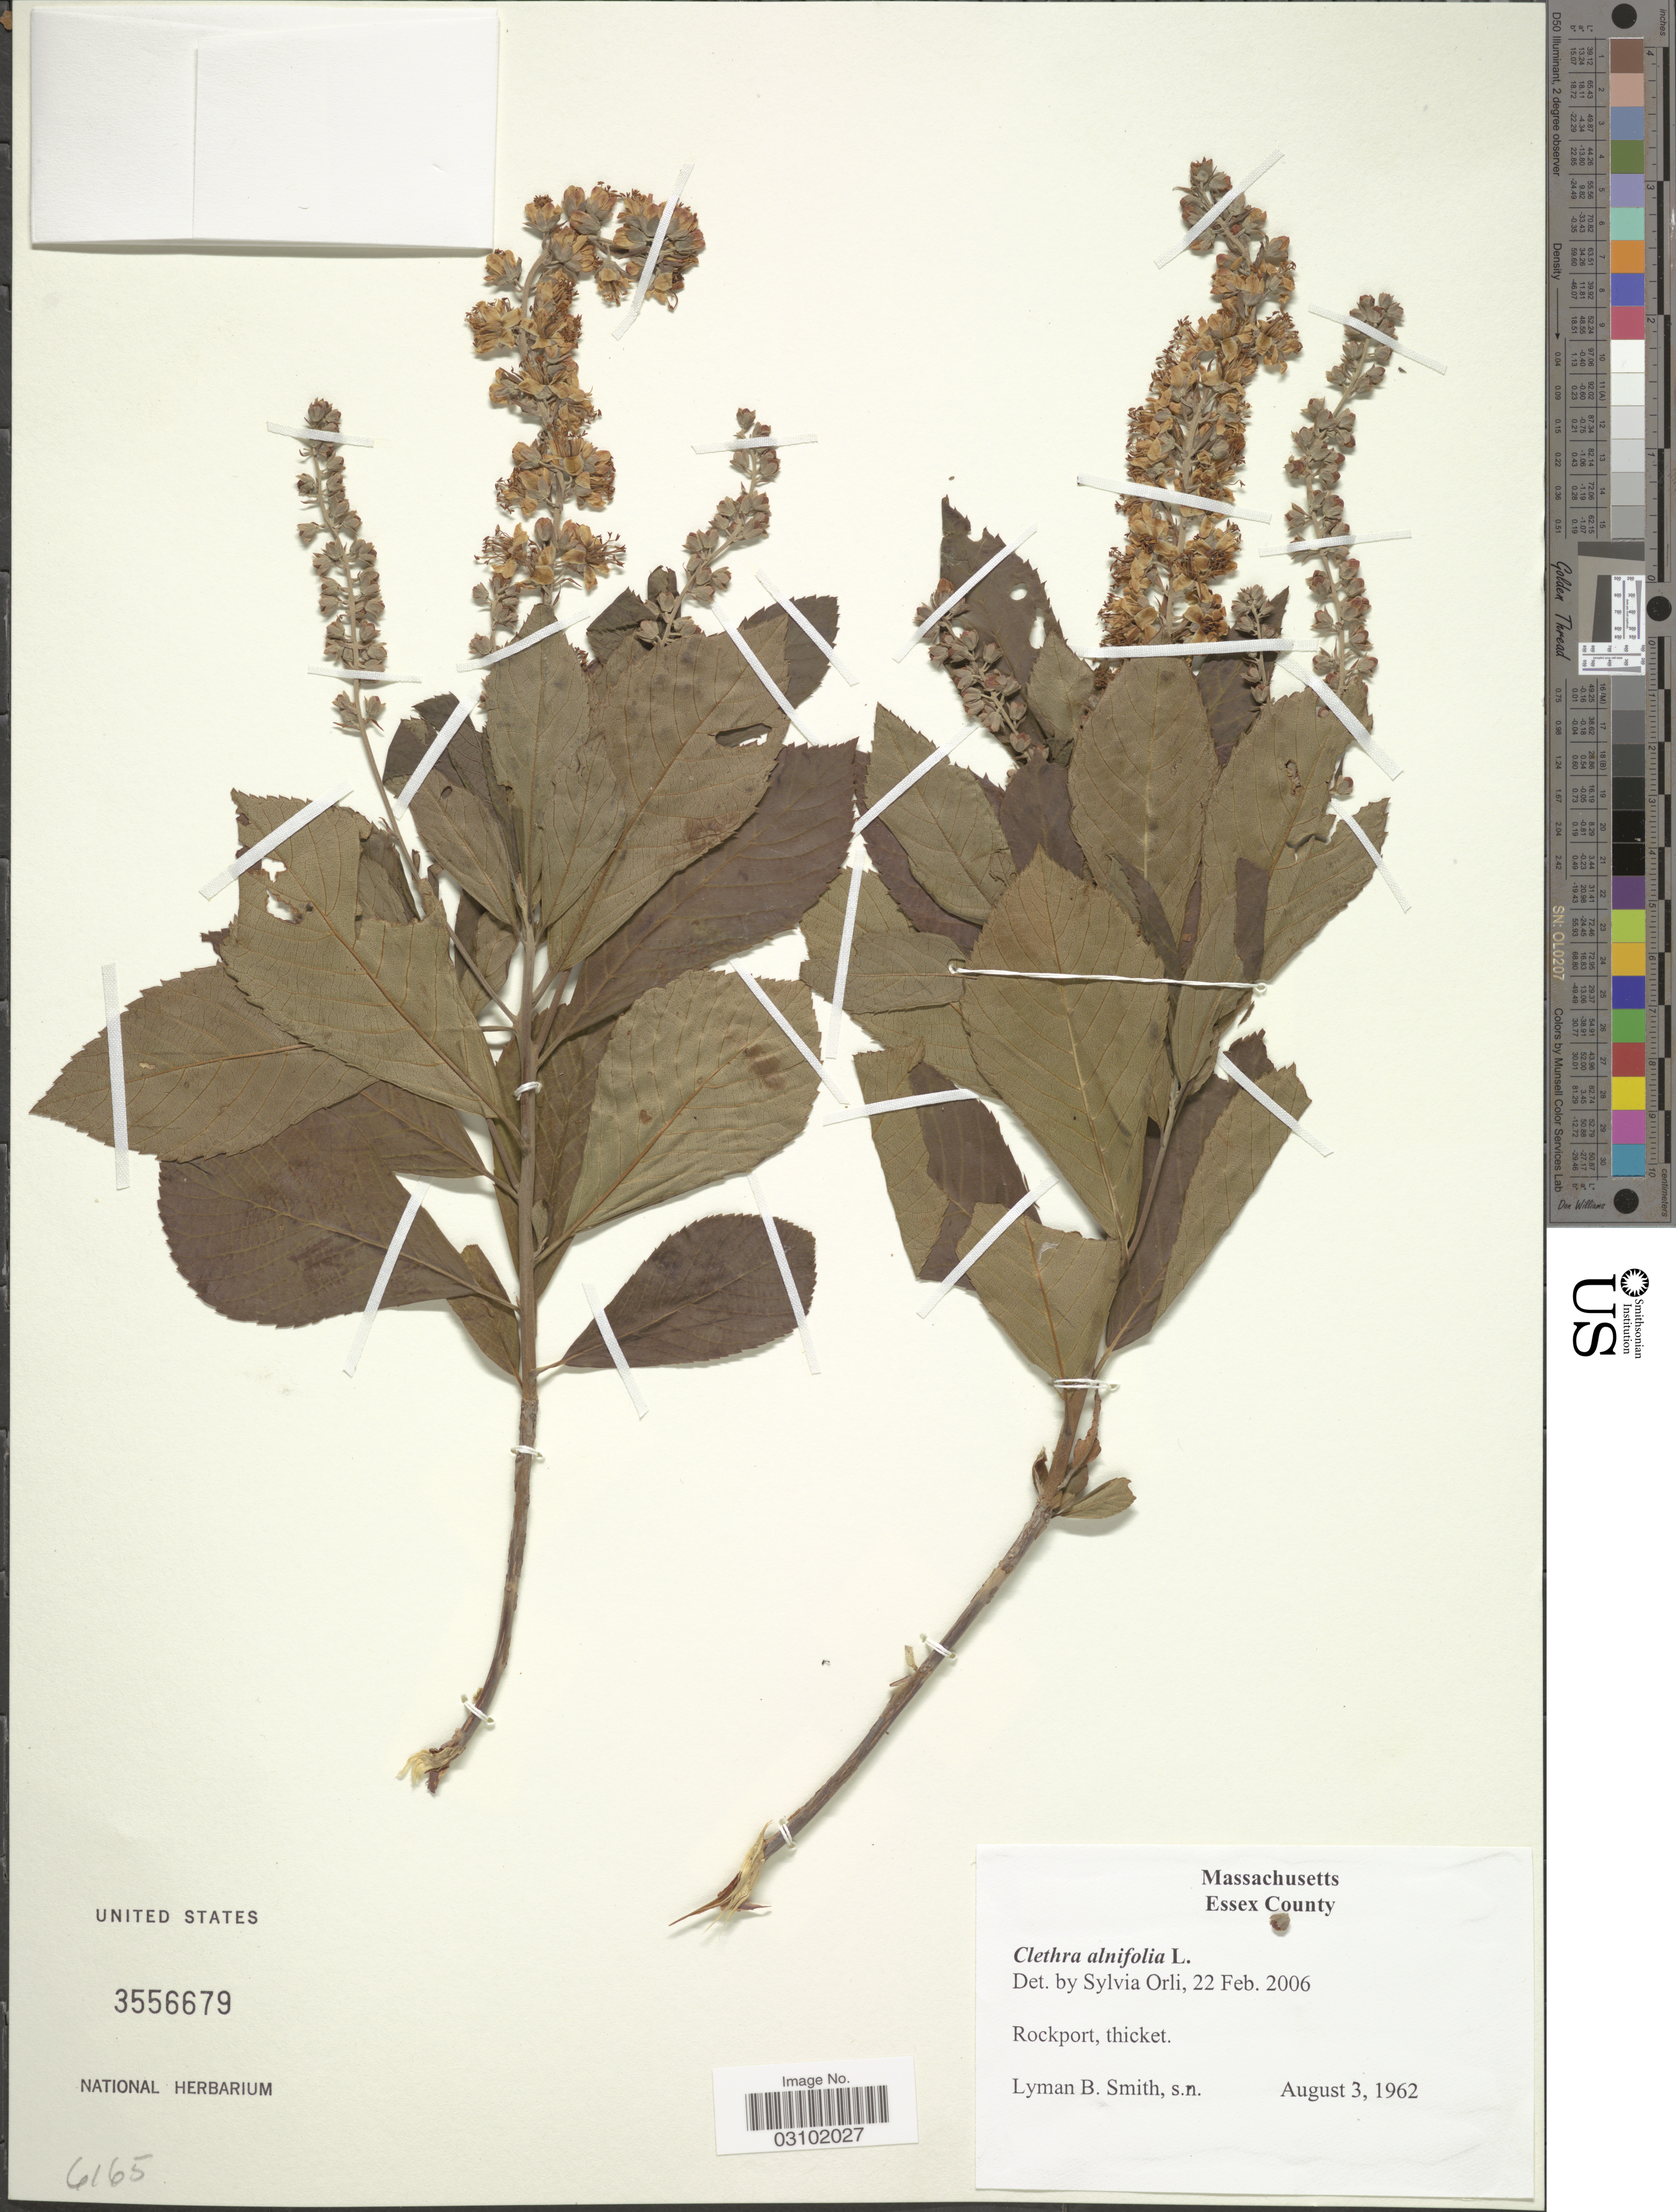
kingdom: Plantae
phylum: Tracheophyta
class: Magnoliopsida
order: Ericales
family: Clethraceae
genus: Clethra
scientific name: Clethra alnifolia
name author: L.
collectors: L. Smith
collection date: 1962-08-03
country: United States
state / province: Massachusetts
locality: Essex County. Rockport, thicket.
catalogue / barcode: US 3556679